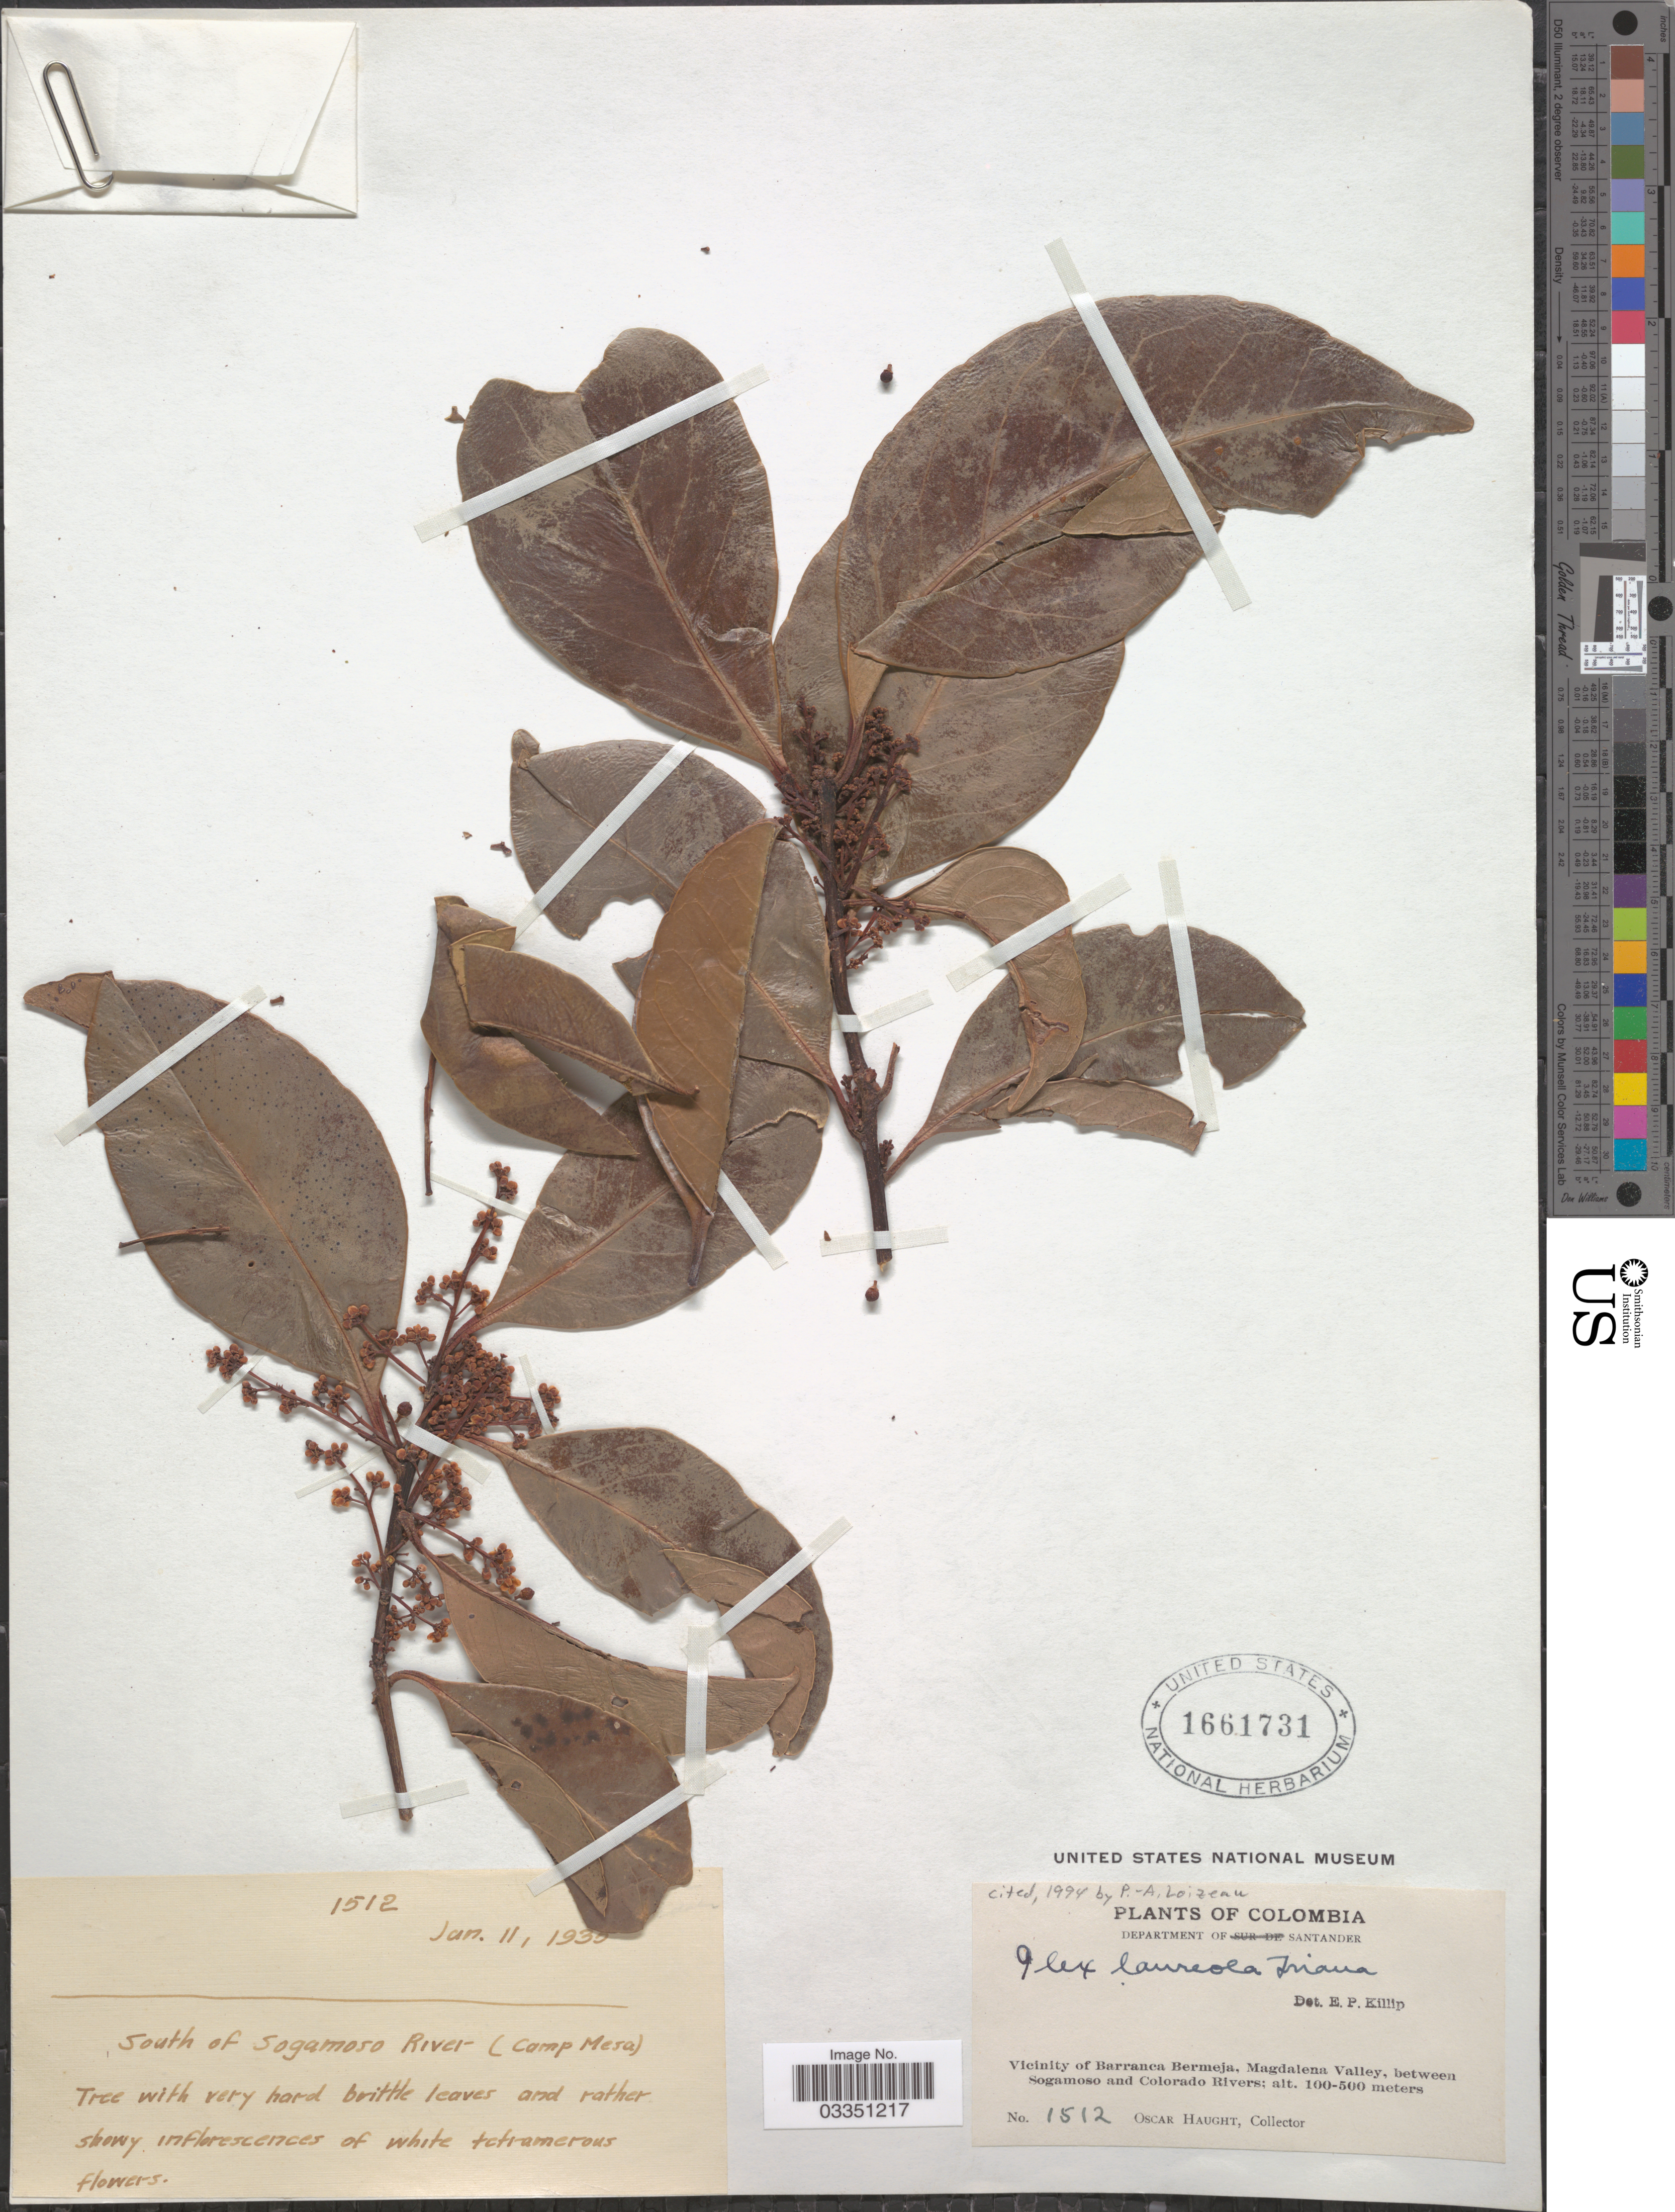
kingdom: Plantae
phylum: Tracheophyta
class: Magnoliopsida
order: Aquifoliales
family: Aquifoliaceae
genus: Ilex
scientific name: Ilex laureola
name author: Triana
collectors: O. L. Haught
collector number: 1512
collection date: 1935-01-11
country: Colombia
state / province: Santander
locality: South of Sogamoso River (Camp Mesa). Department of Santander. Vicinity of Barranca Bermeja, Magdalena Valley, between Sogamoso and Colorado Rivers.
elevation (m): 100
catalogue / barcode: US 1661731